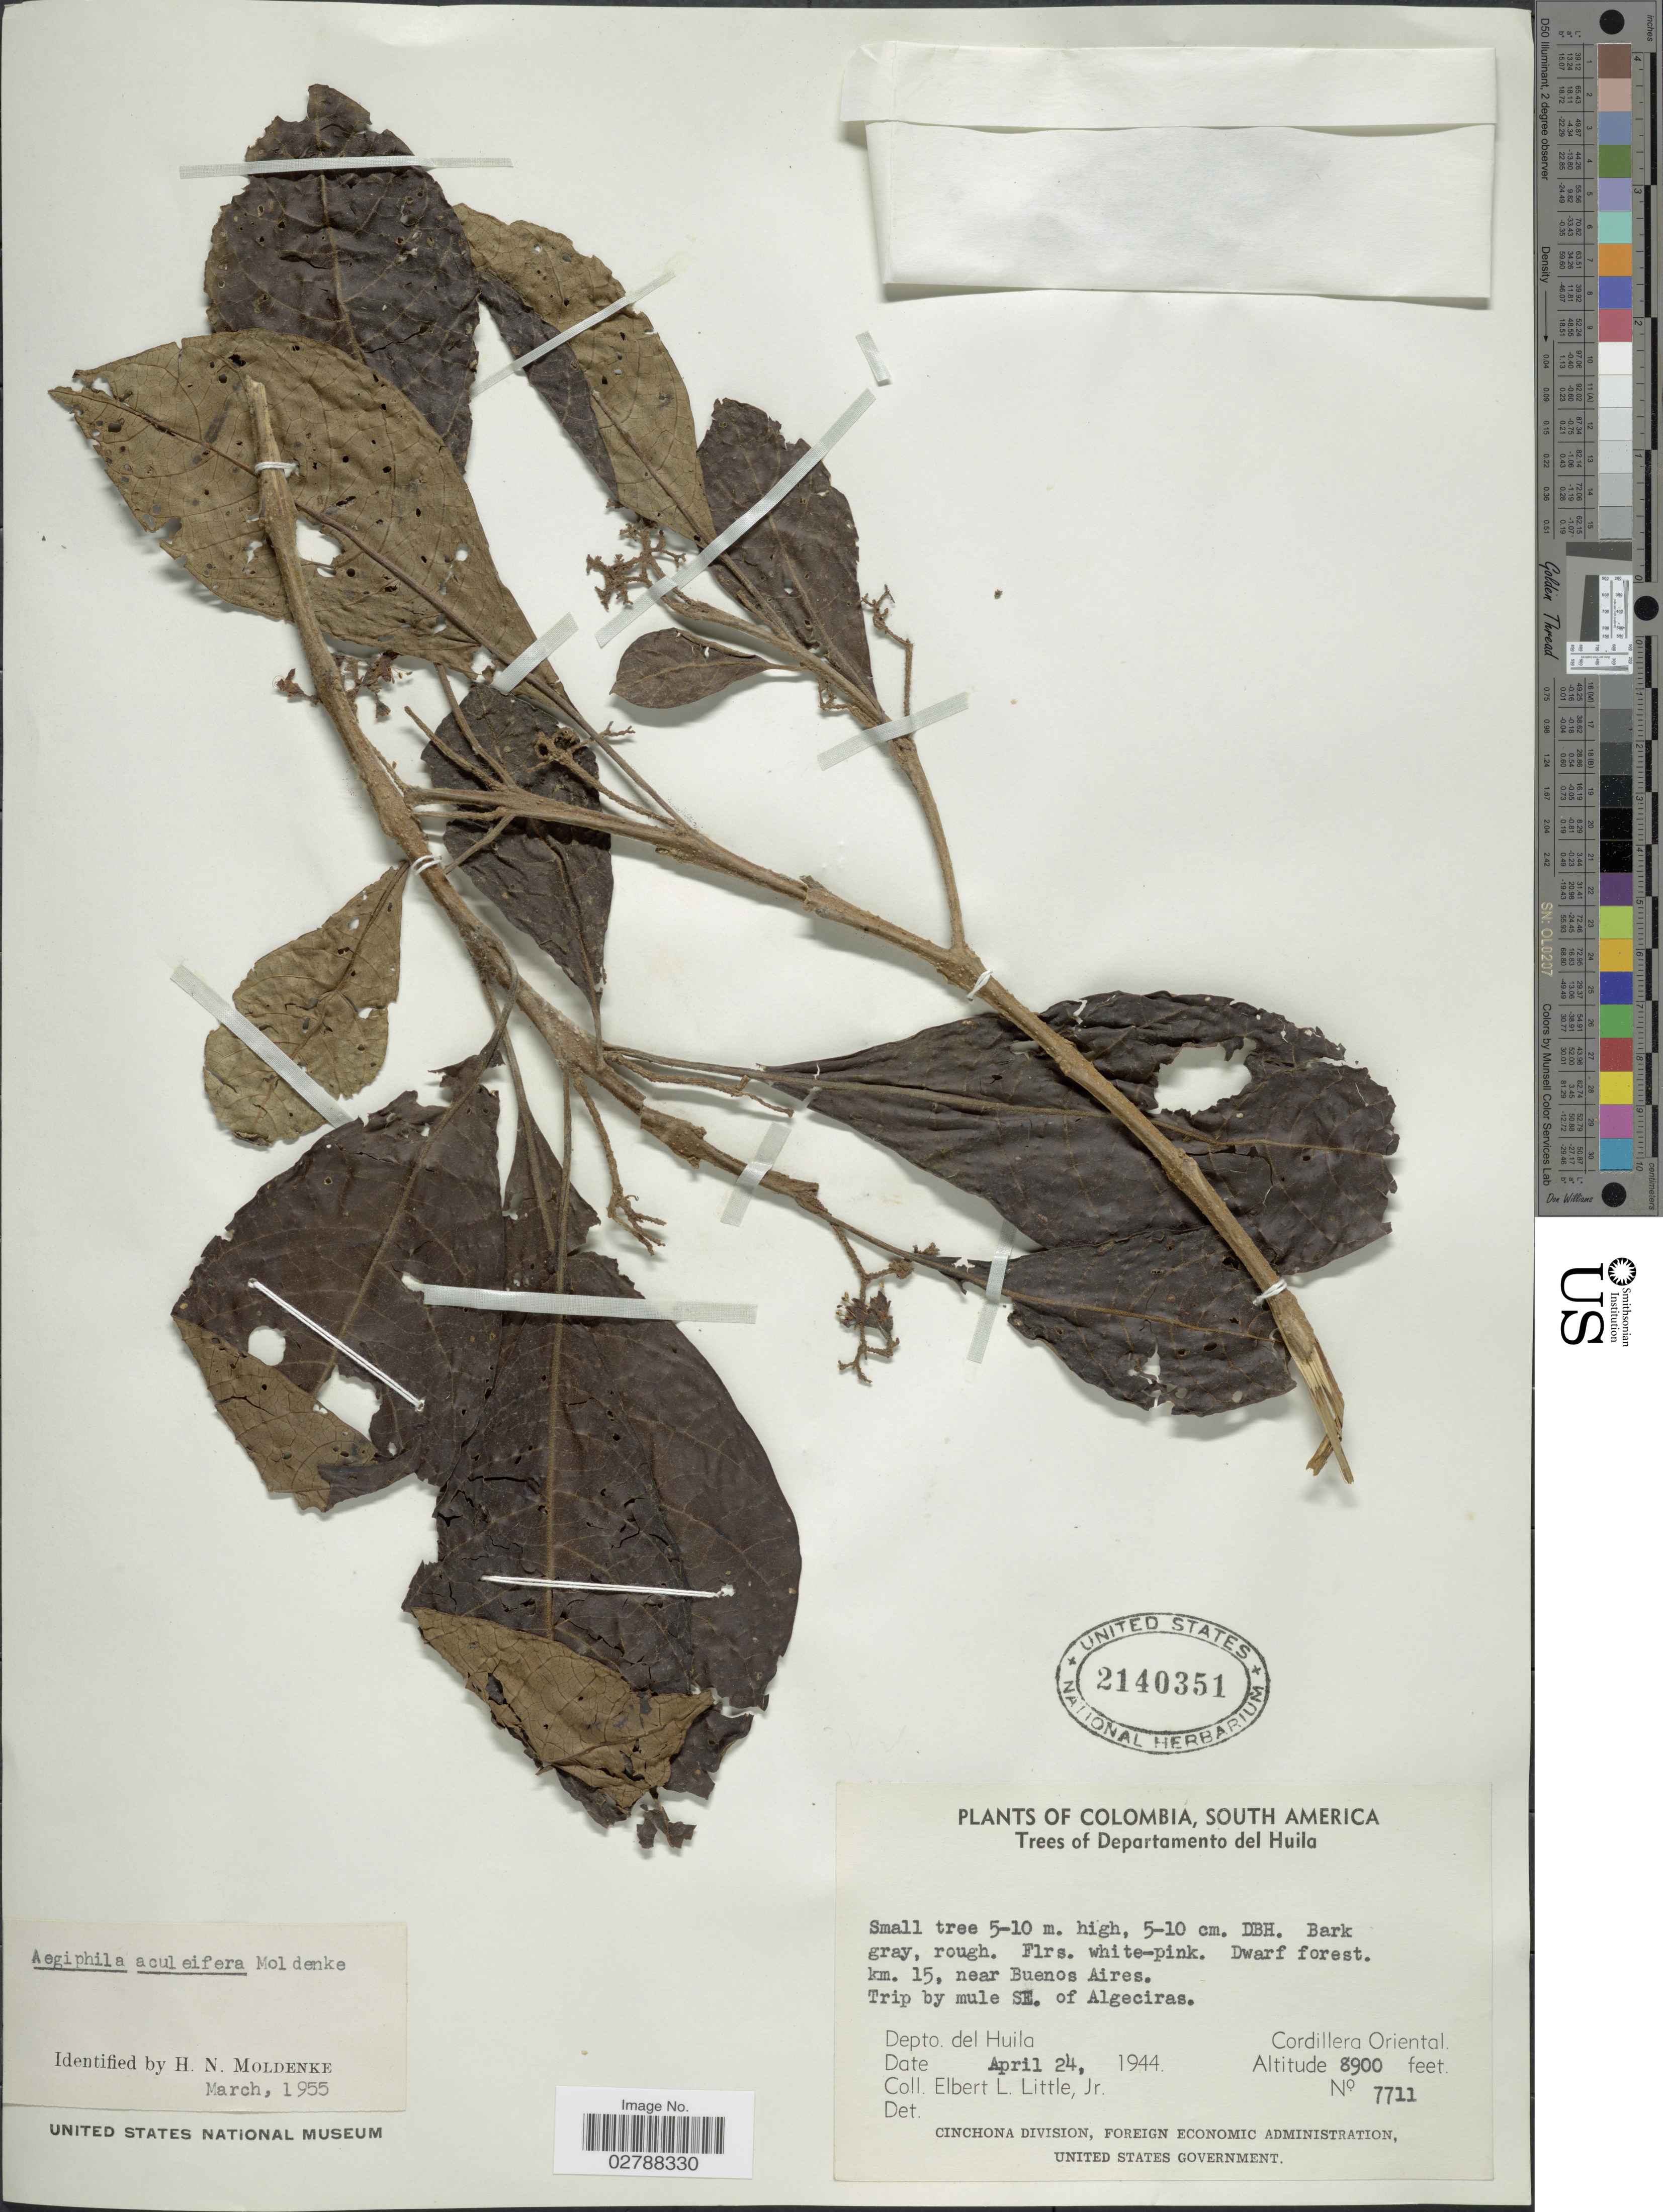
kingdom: Plantae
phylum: Tracheophyta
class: Magnoliopsida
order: Lamiales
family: Lamiaceae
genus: Aegiphila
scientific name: Aegiphila aculeifera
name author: Moldenke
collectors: E. L. Little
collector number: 7711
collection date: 1944-04-24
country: Colombia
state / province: Huila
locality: Km. 15, near Buenos Aires, Trip by mule SE. of Algeciras, Depto. del Huila, Cordillera Oriental.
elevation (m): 2713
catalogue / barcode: US 2140351